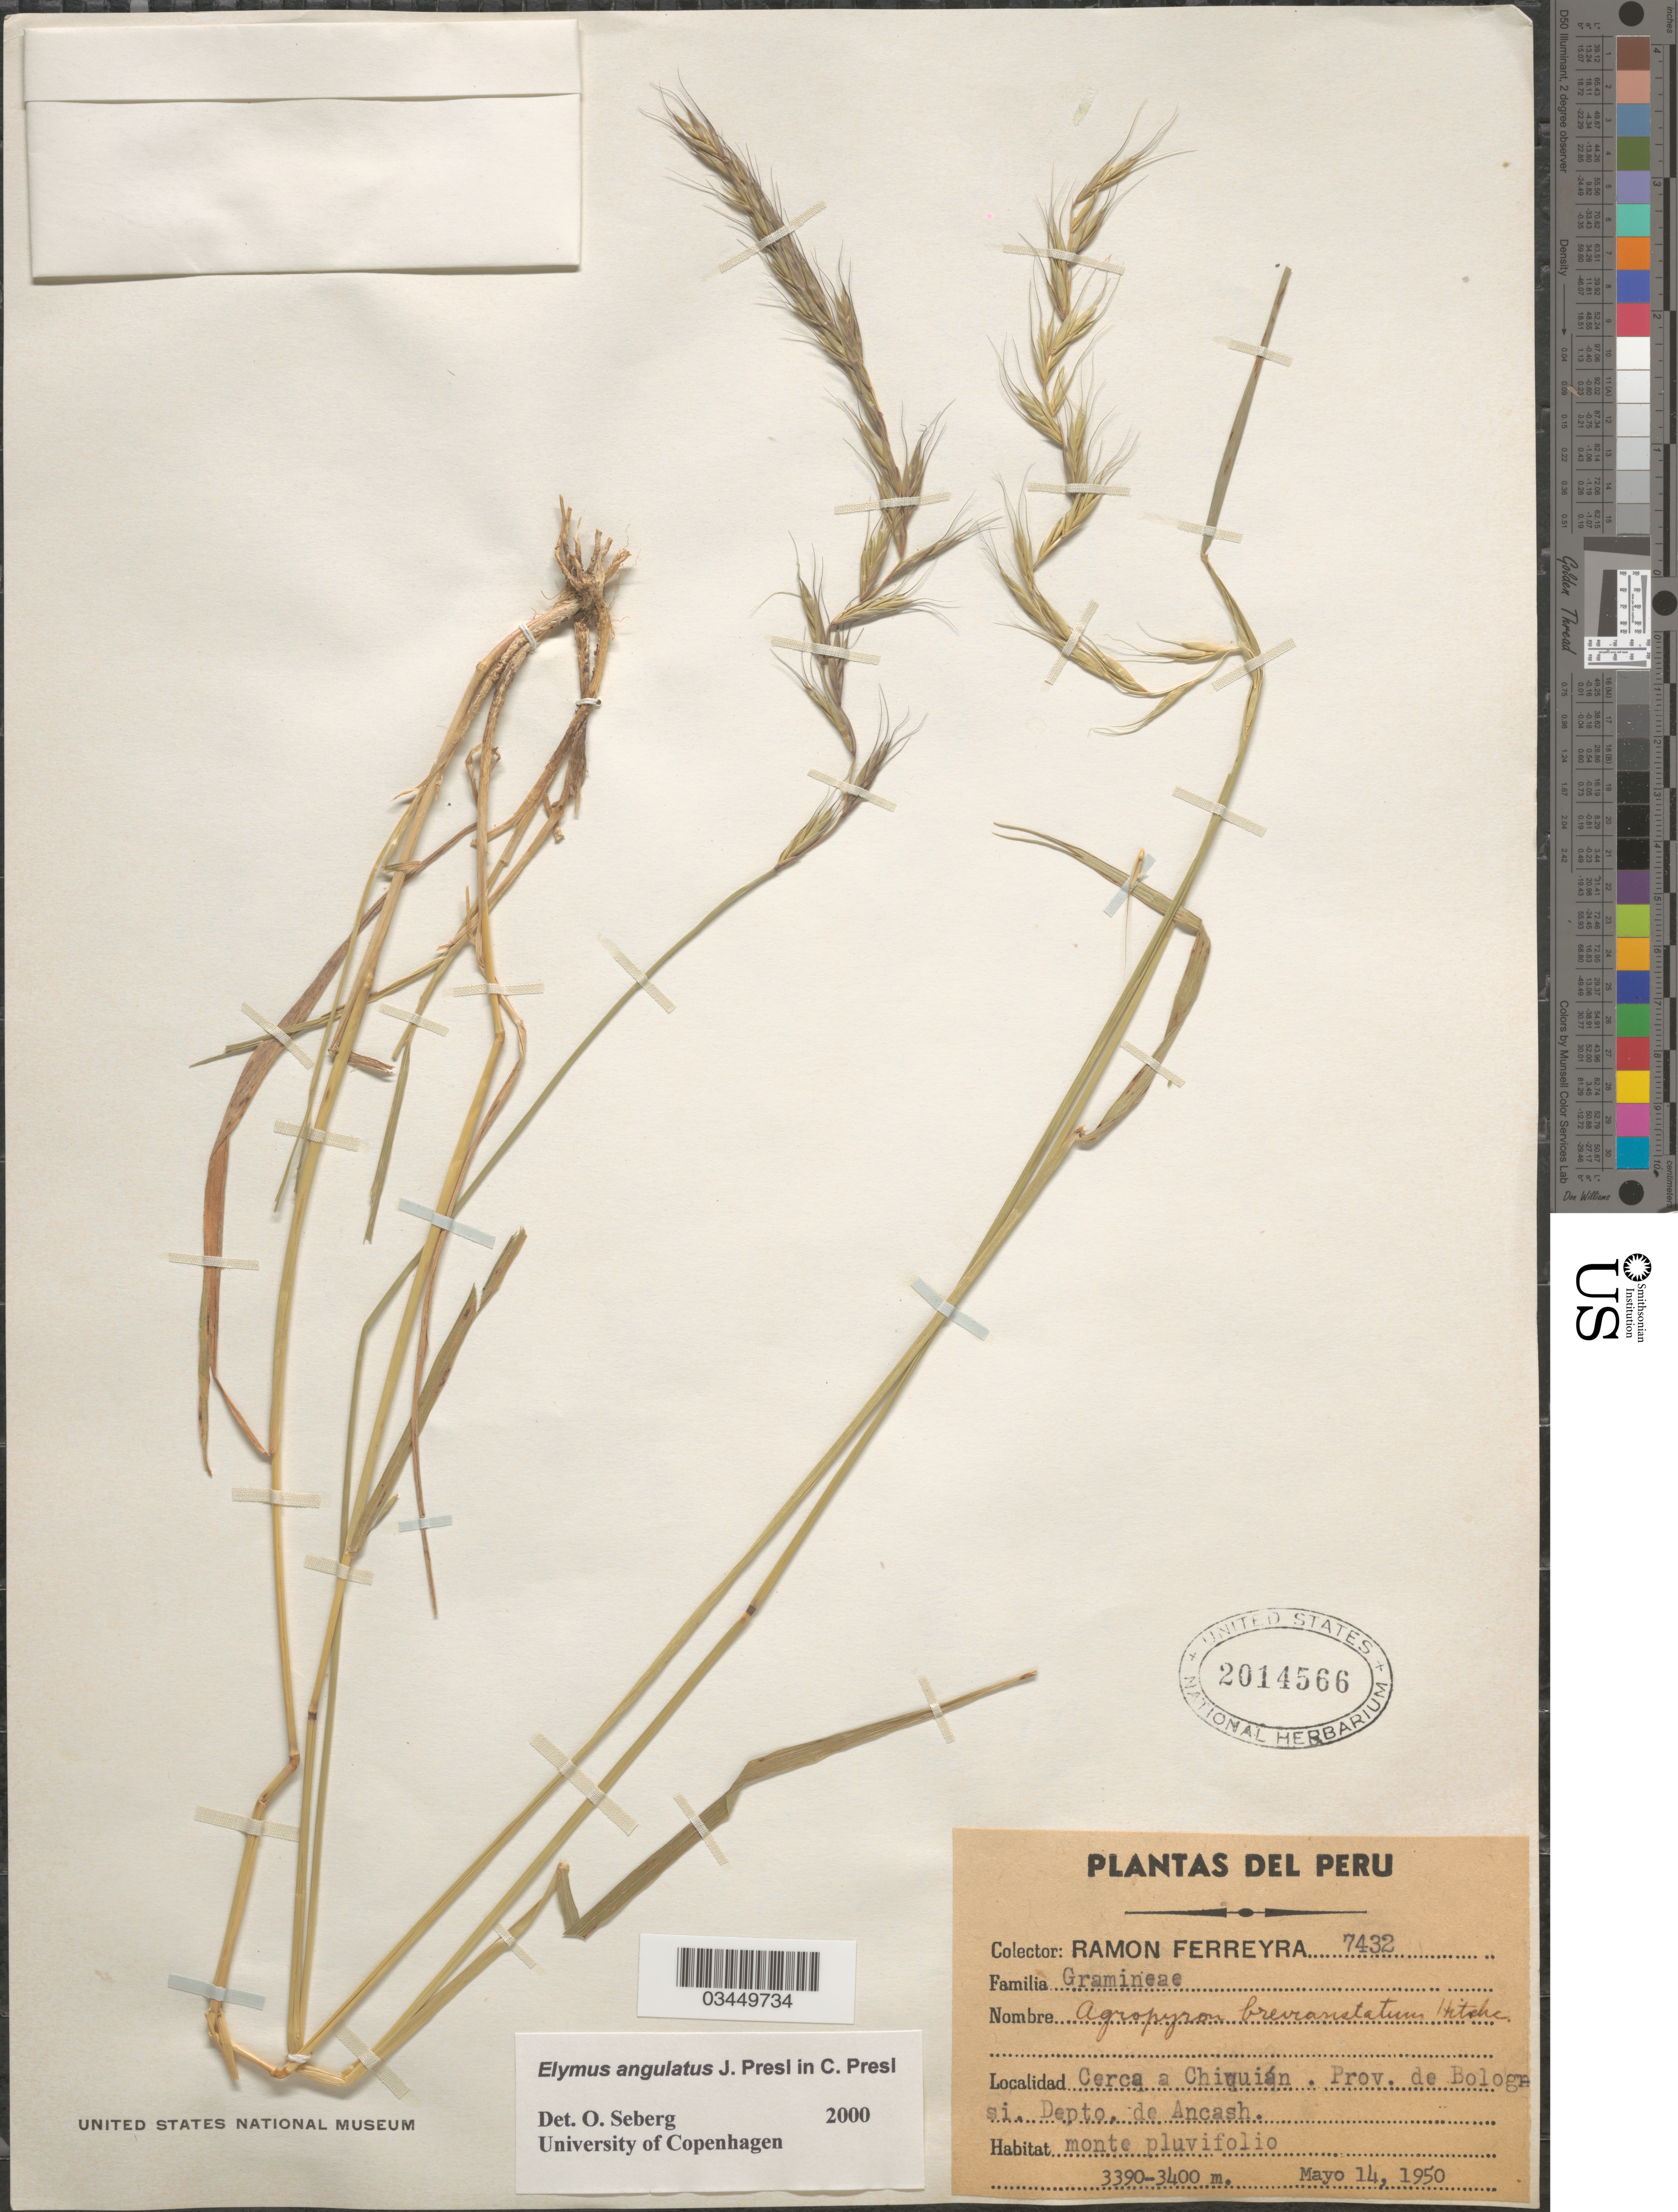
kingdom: Plantae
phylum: Tracheophyta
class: Liliopsida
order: Poales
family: Poaceae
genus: Elymus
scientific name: Elymus angulatus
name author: J. Presl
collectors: R. A. Ferreyra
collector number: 7432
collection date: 1950-05-14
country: Peru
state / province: Ancash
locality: Cerca a Chiquián. Prov. de Bolognesi. Depto. De Ancash.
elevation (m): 3390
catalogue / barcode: US 2014566